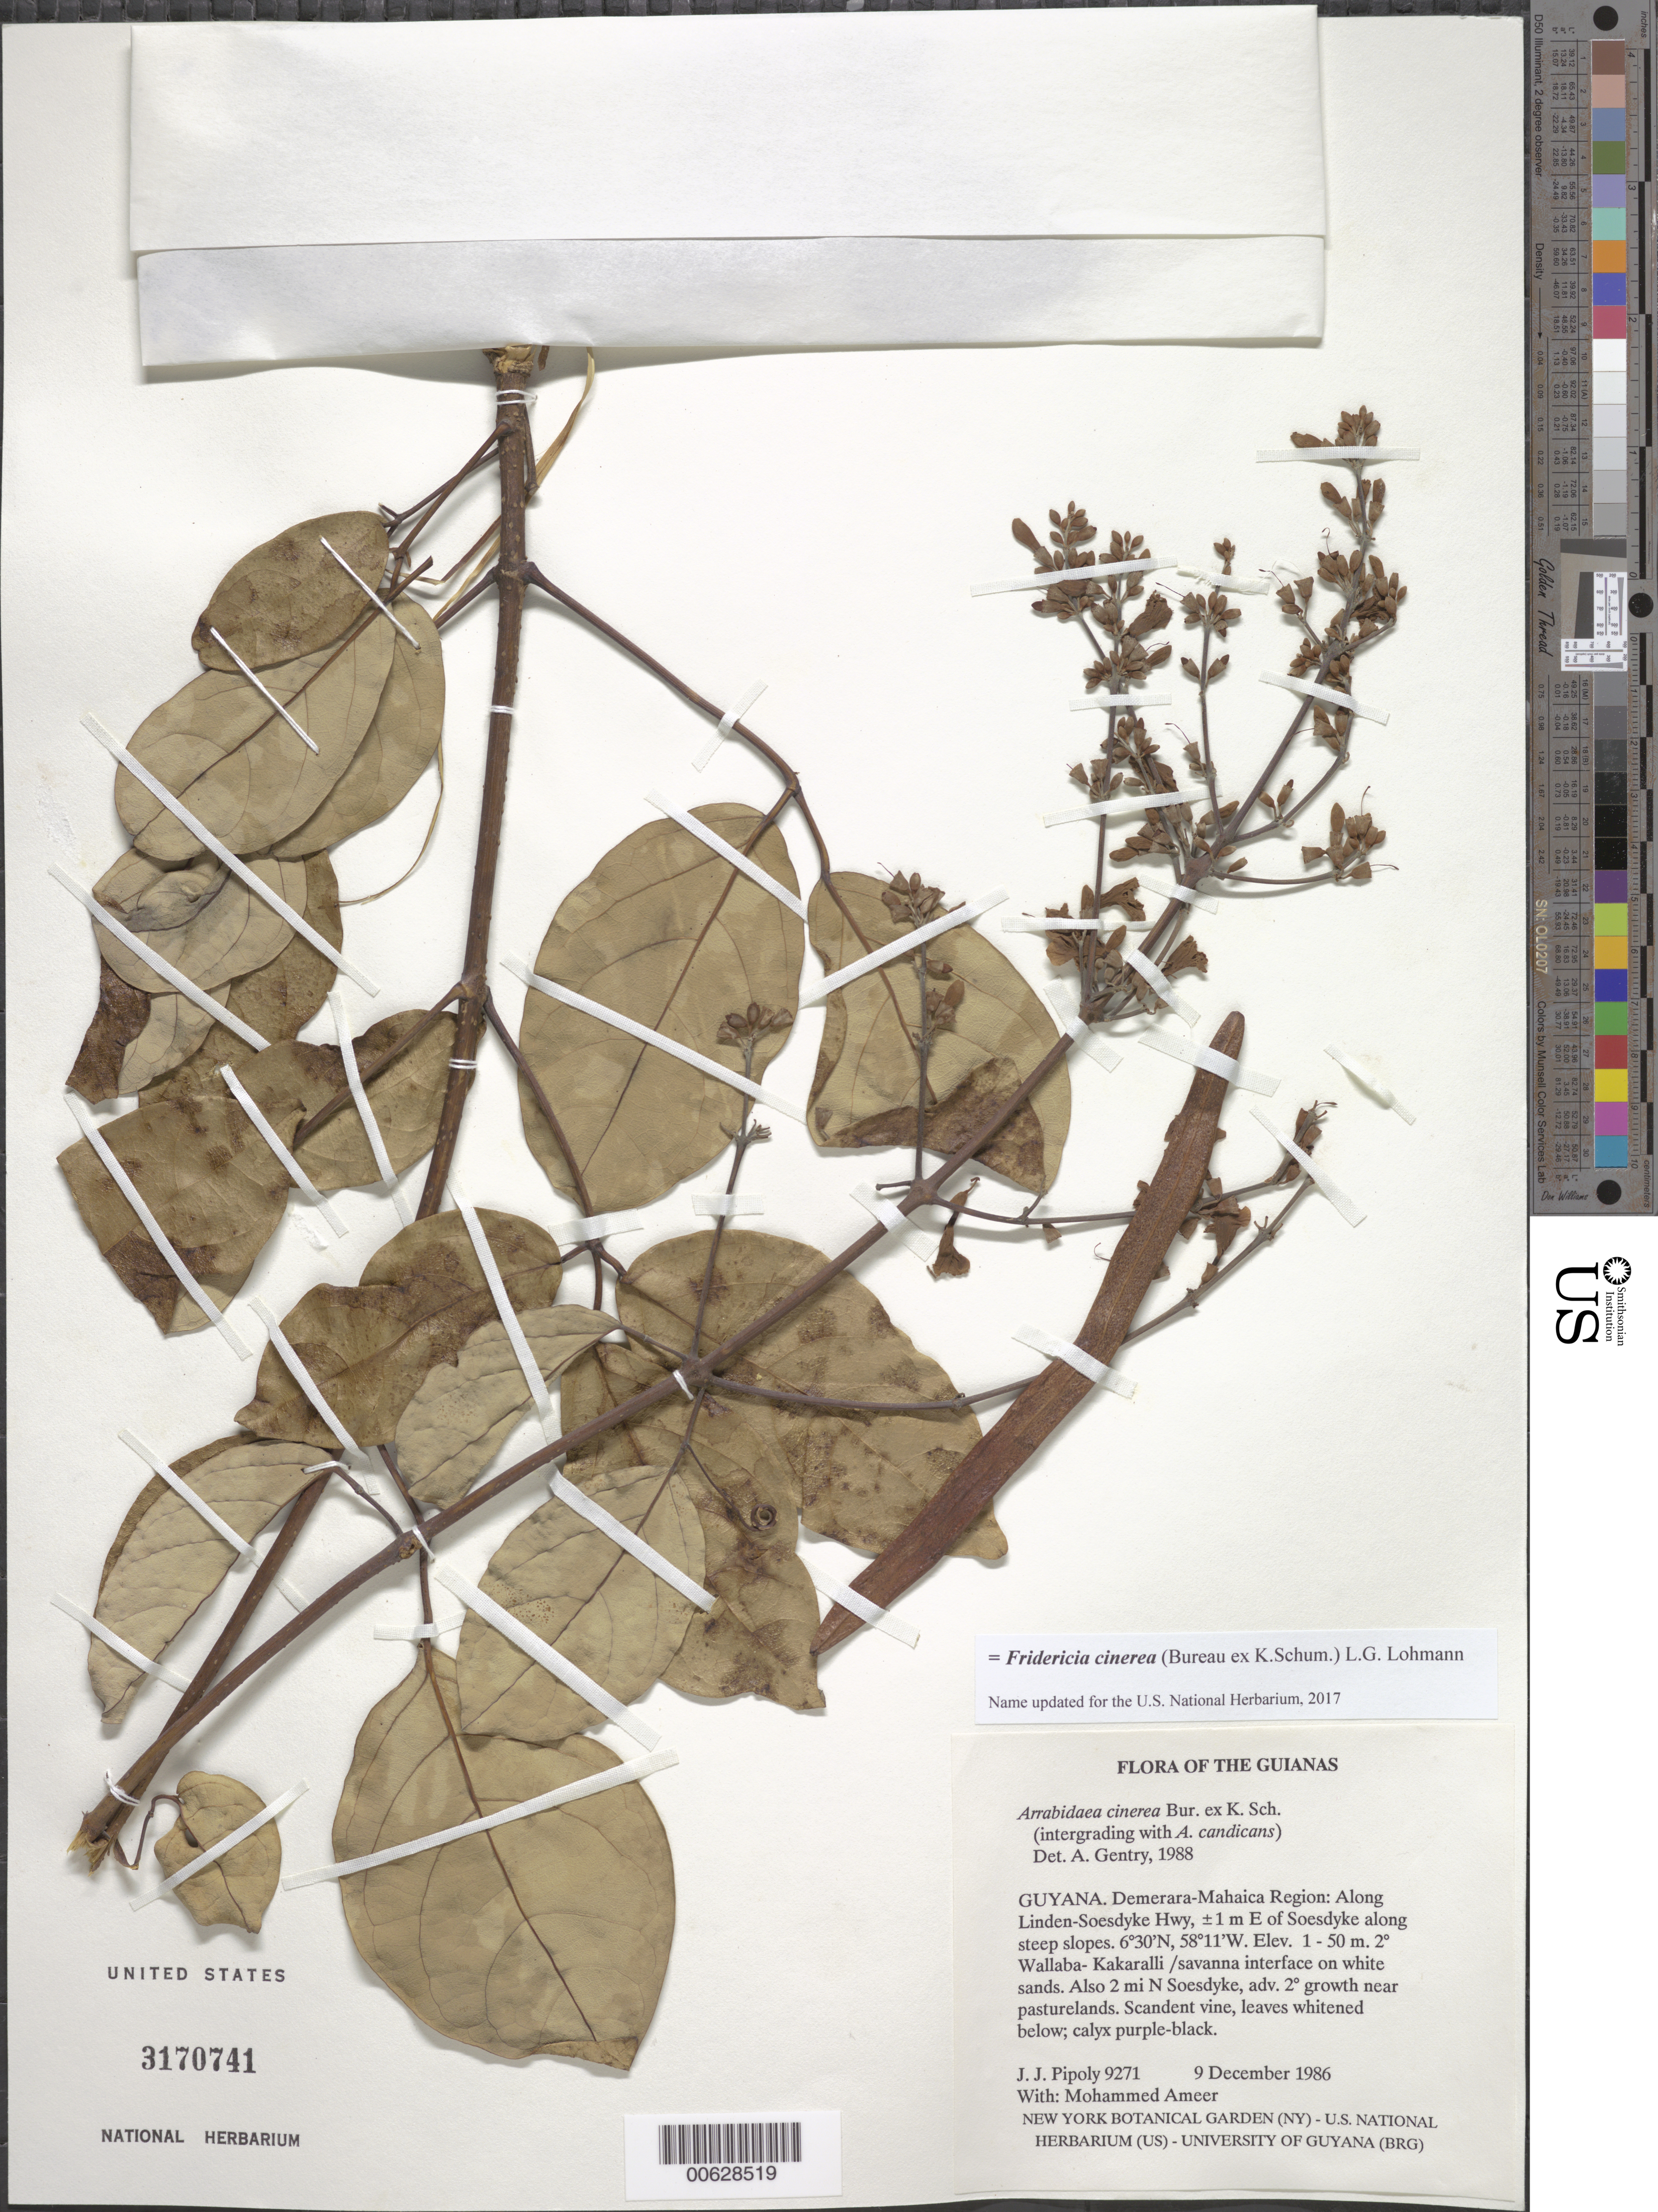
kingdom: Plantae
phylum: Tracheophyta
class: Magnoliopsida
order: Lamiales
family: Bignoniaceae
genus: Fridericia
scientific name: Fridericia cinerea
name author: (Bureau ex K. Schum.) L.G. Lohmann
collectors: J. J. Pipoly & M. Ameer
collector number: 9271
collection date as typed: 9 December 1986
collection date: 1986-12-09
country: Guyana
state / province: Demerara-Mahaica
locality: Along Linden-Soesdyke Hwy, ±1 m E of Soesdyke along steep slopes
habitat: Secondary Wallaba-Kakaralli - savanna interface on white sands. Also 2 mi N Soesdyke, adv. secondary growth near pasturelands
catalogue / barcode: US 3170741